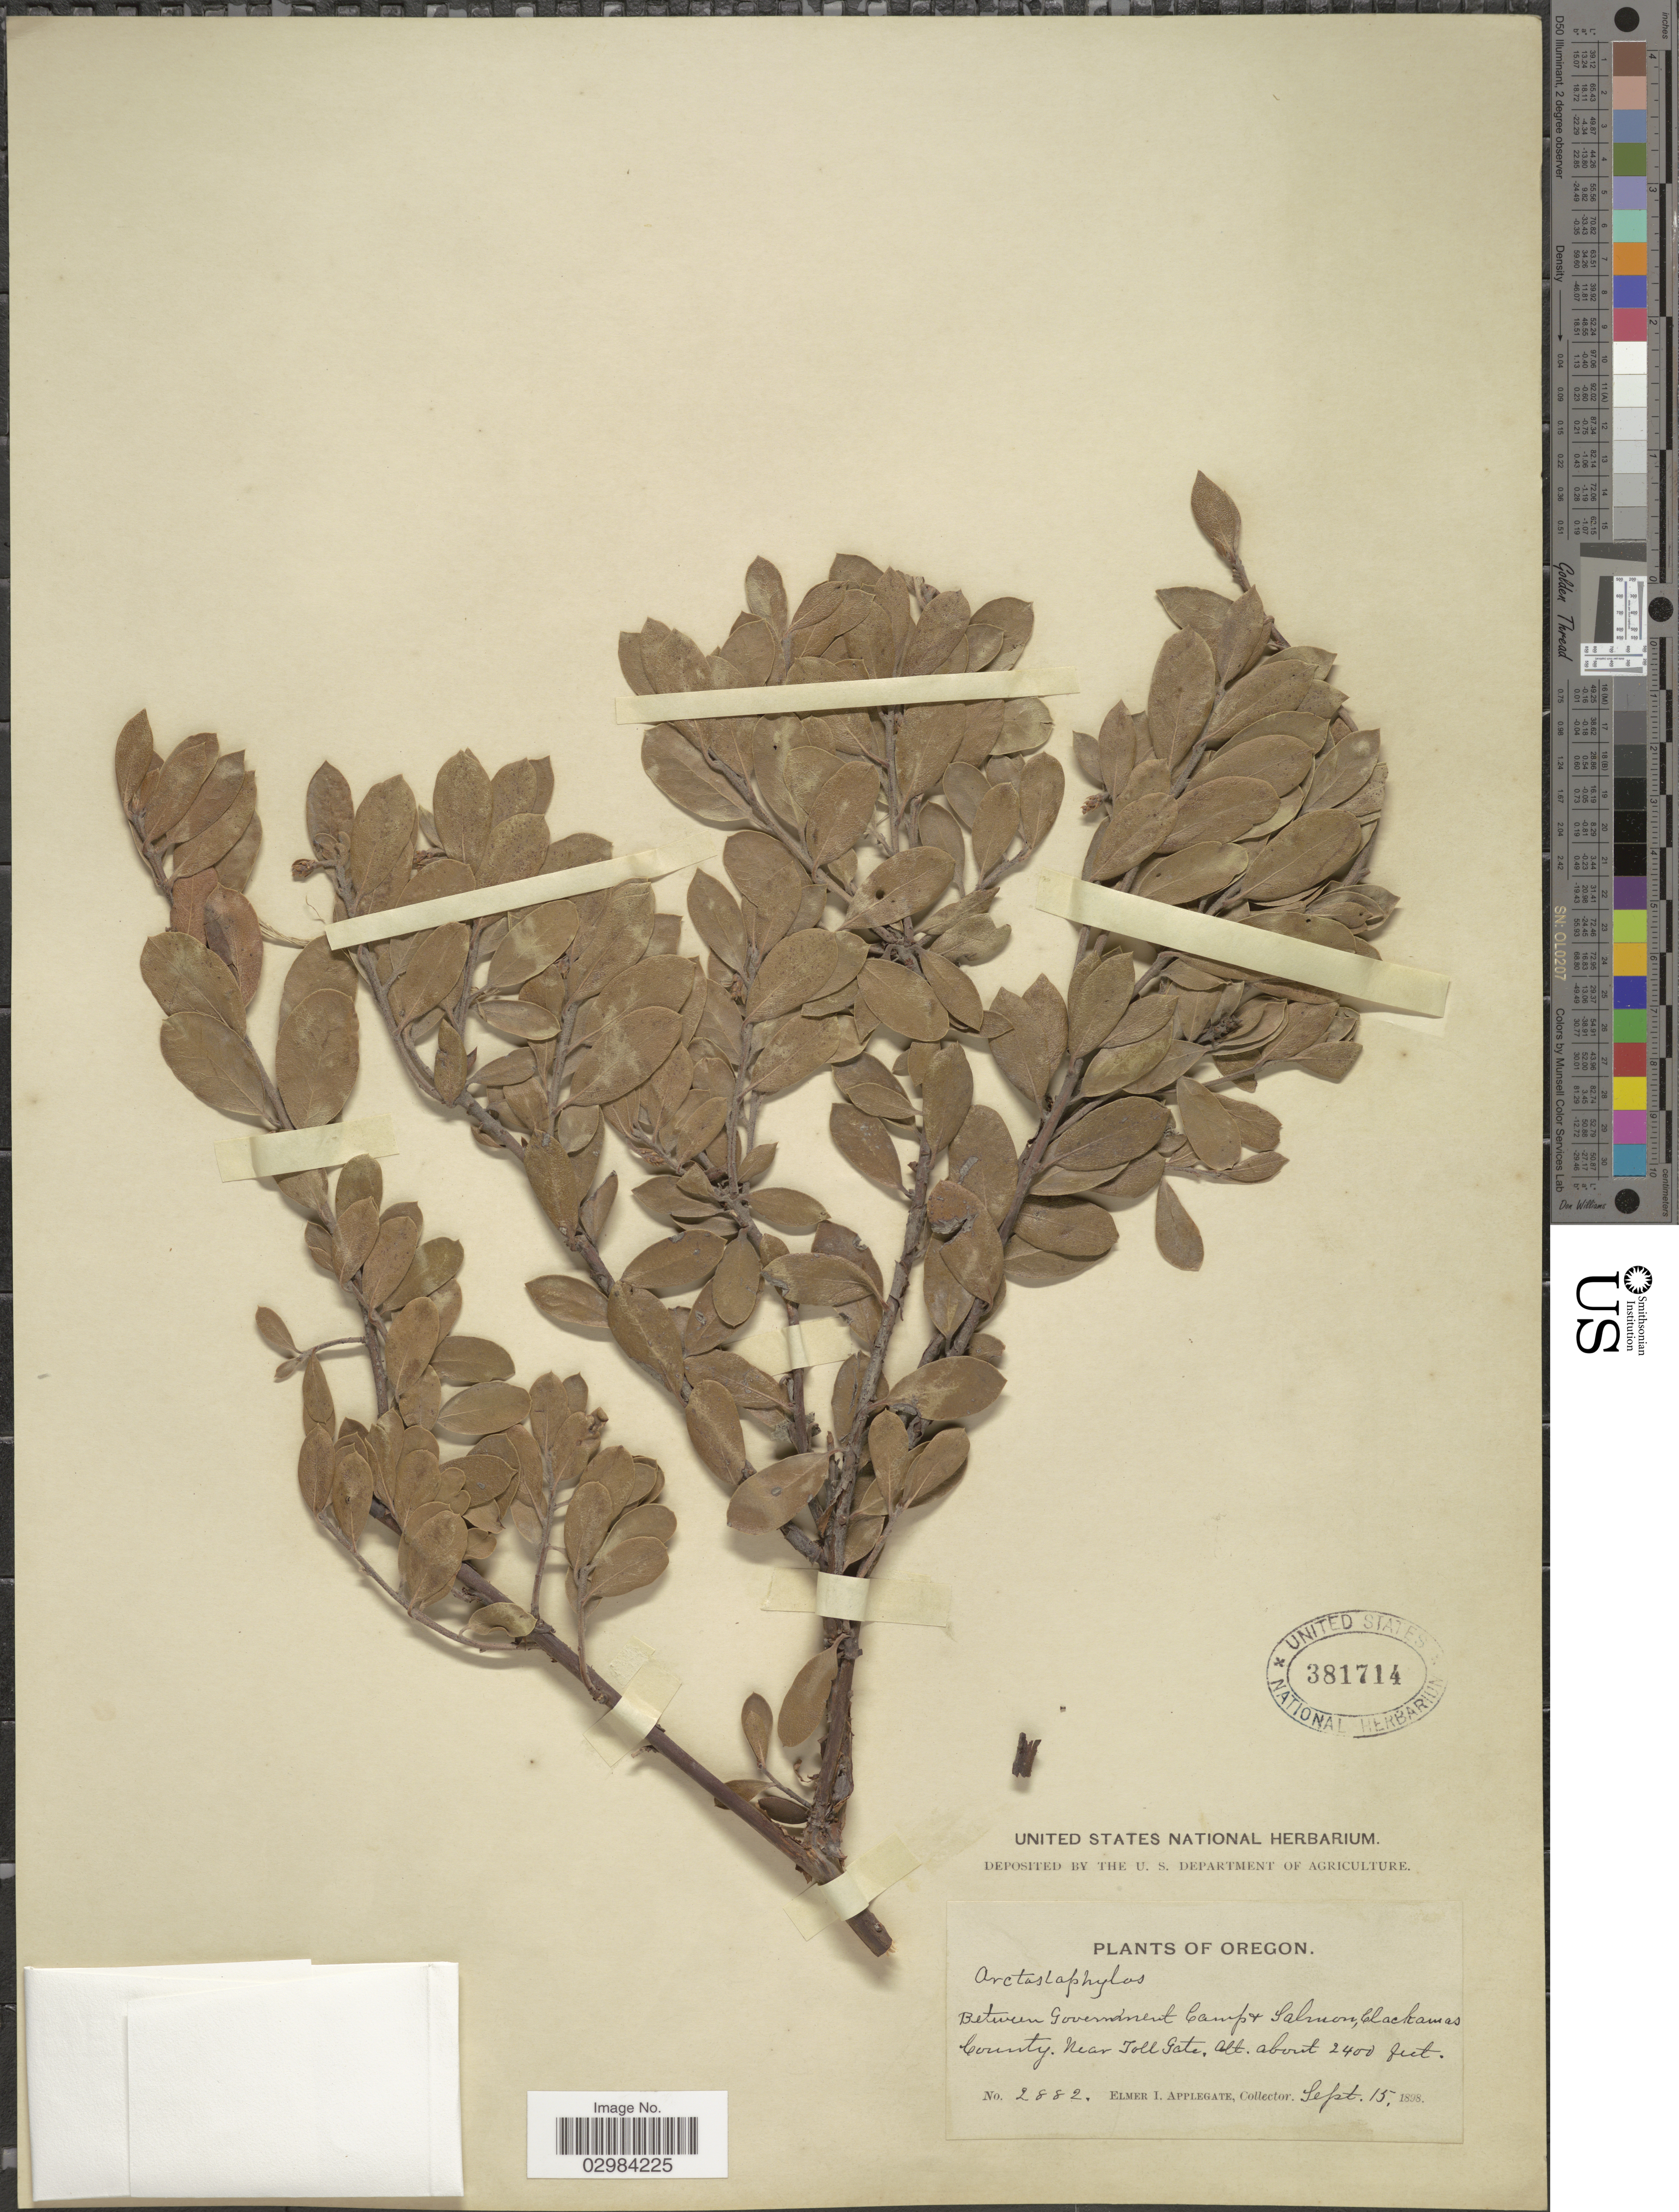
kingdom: Plantae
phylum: Tracheophyta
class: Magnoliopsida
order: Ericales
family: Ericaceae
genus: Arctostaphylos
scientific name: Arctostaphylos nevadensis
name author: A. Gray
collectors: E. I. Applegate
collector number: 2882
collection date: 1898-09-15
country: United States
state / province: Oregon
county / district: Clackamas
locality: Between Government Camps & Salmon, Clackamas County, Near Toll Gate.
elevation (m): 732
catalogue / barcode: US 381714